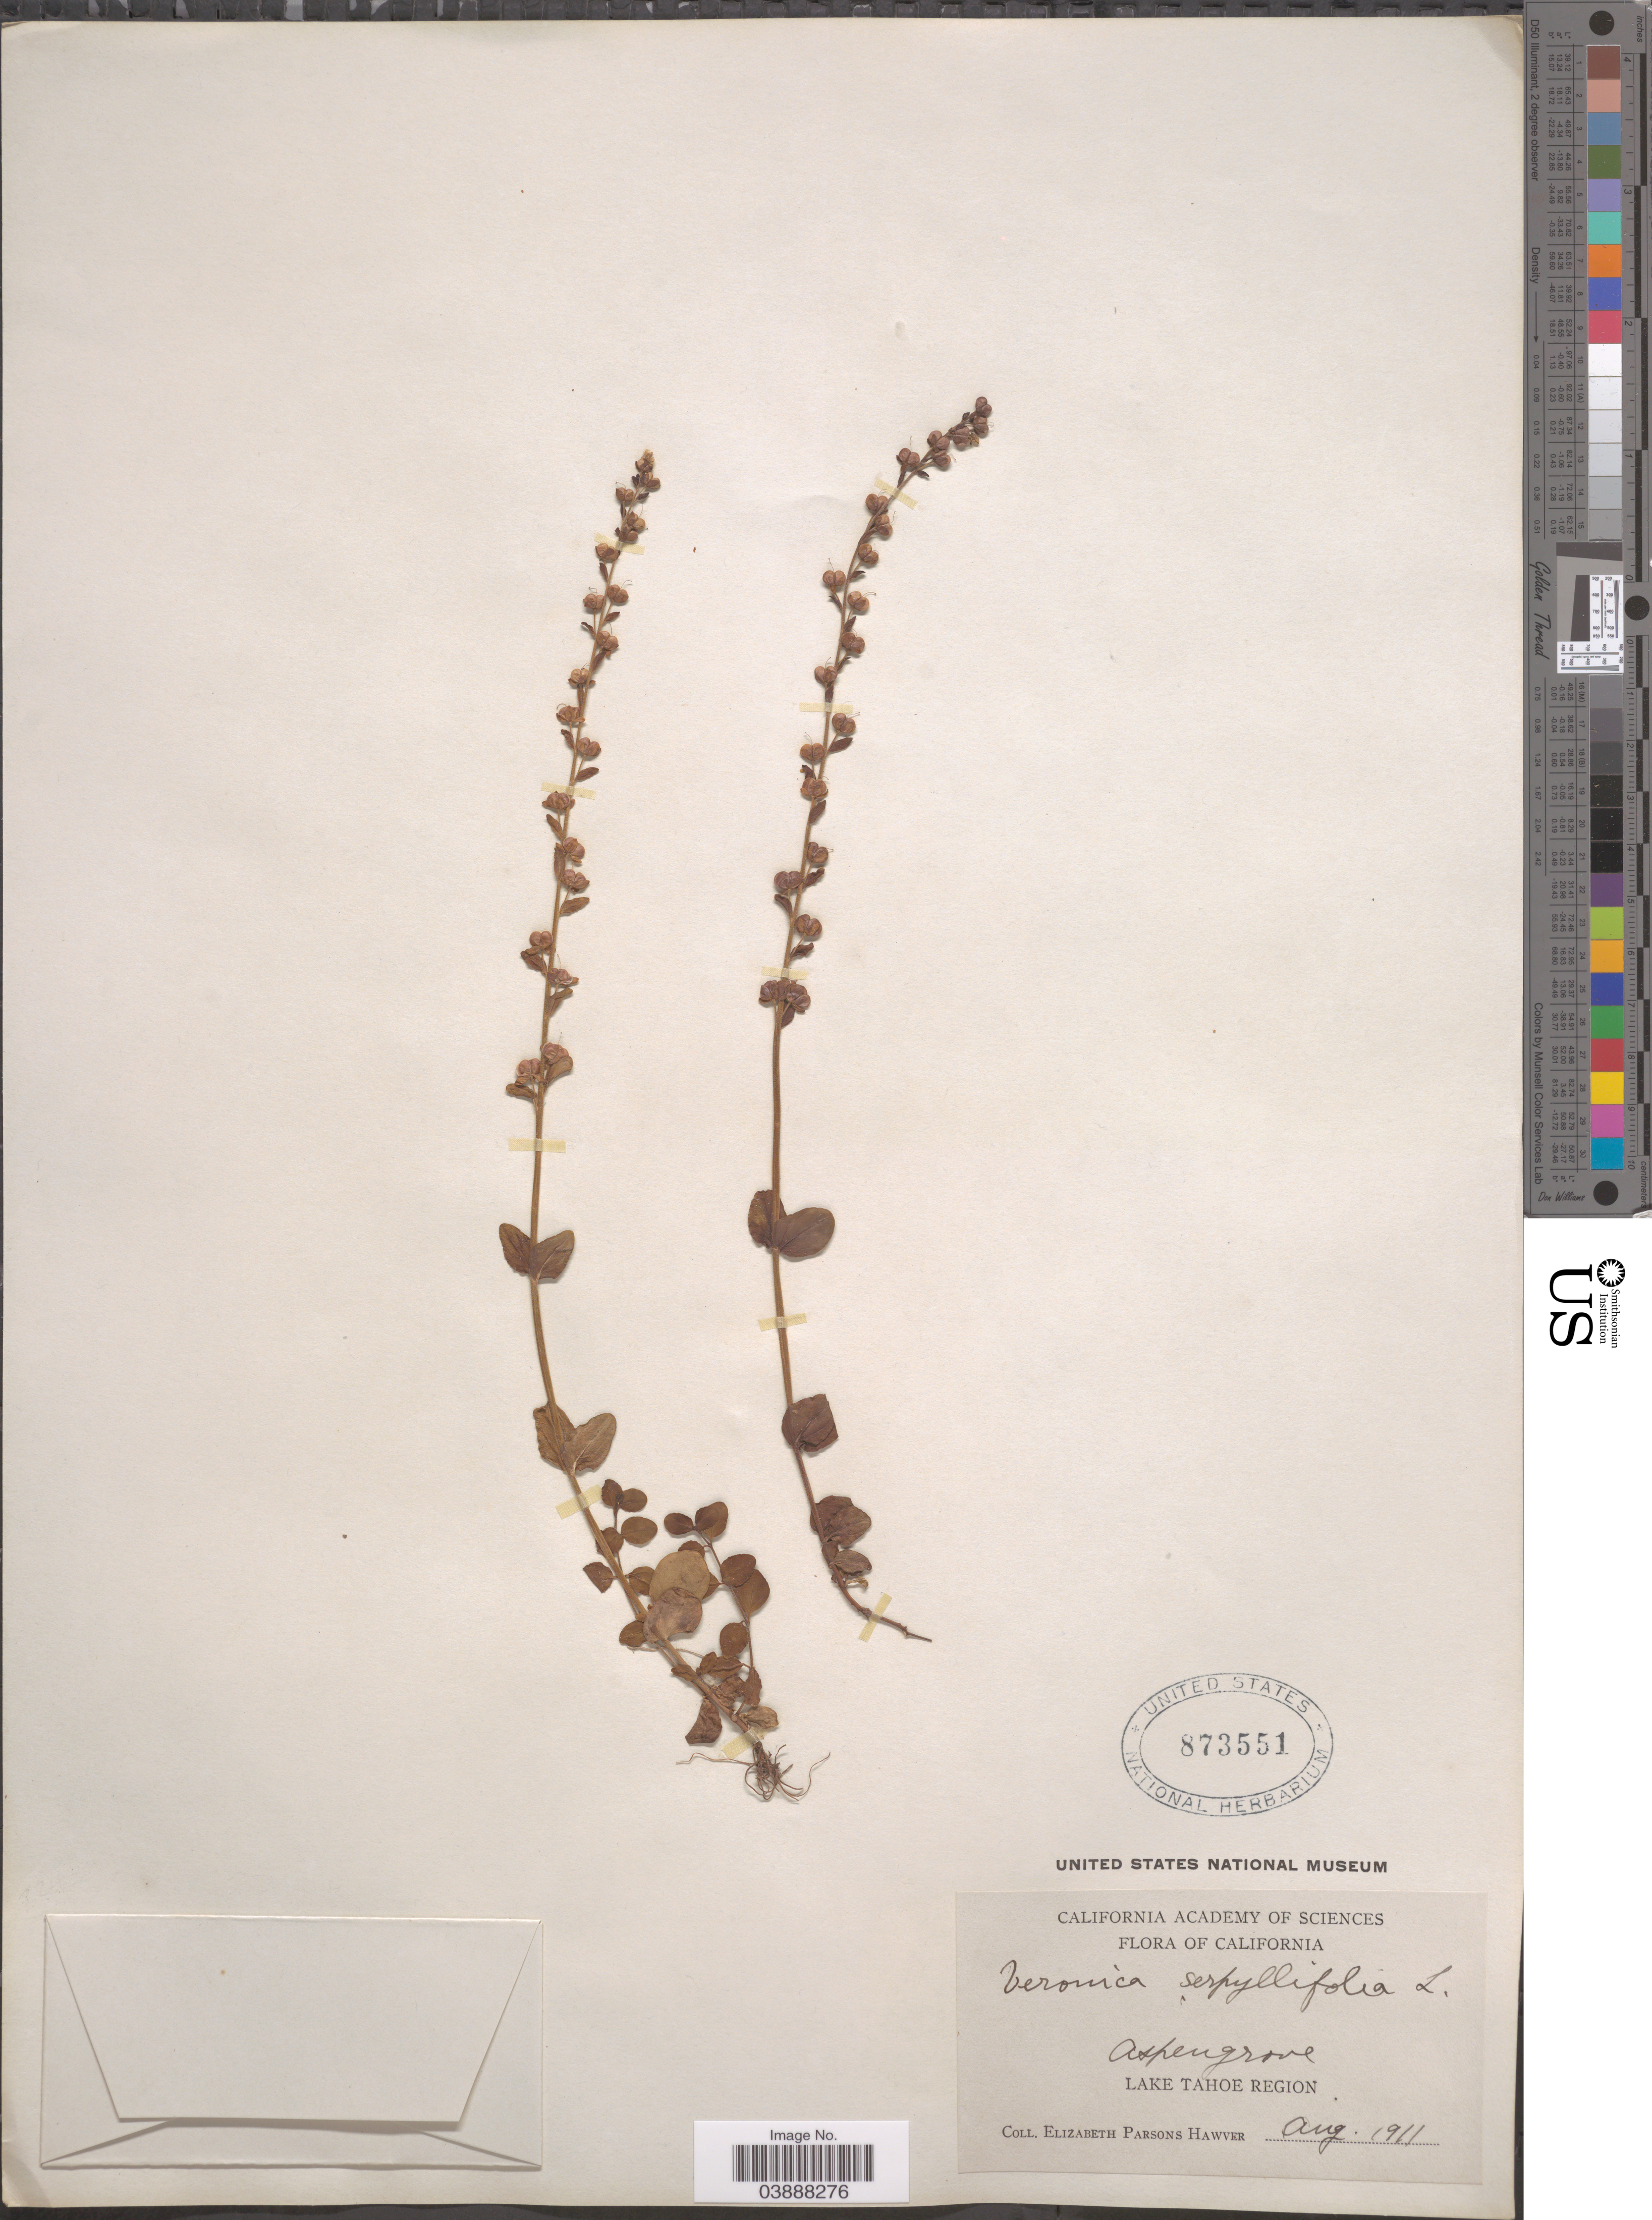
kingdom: Plantae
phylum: Tracheophyta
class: Magnoliopsida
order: Lamiales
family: Plantaginaceae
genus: Veronica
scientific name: Veronica serpyllifolia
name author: L.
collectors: E. Hawver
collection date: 1911-08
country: United States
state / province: California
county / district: Nevada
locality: Aspengrove. Lake Tahoe Region.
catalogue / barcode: US 873551